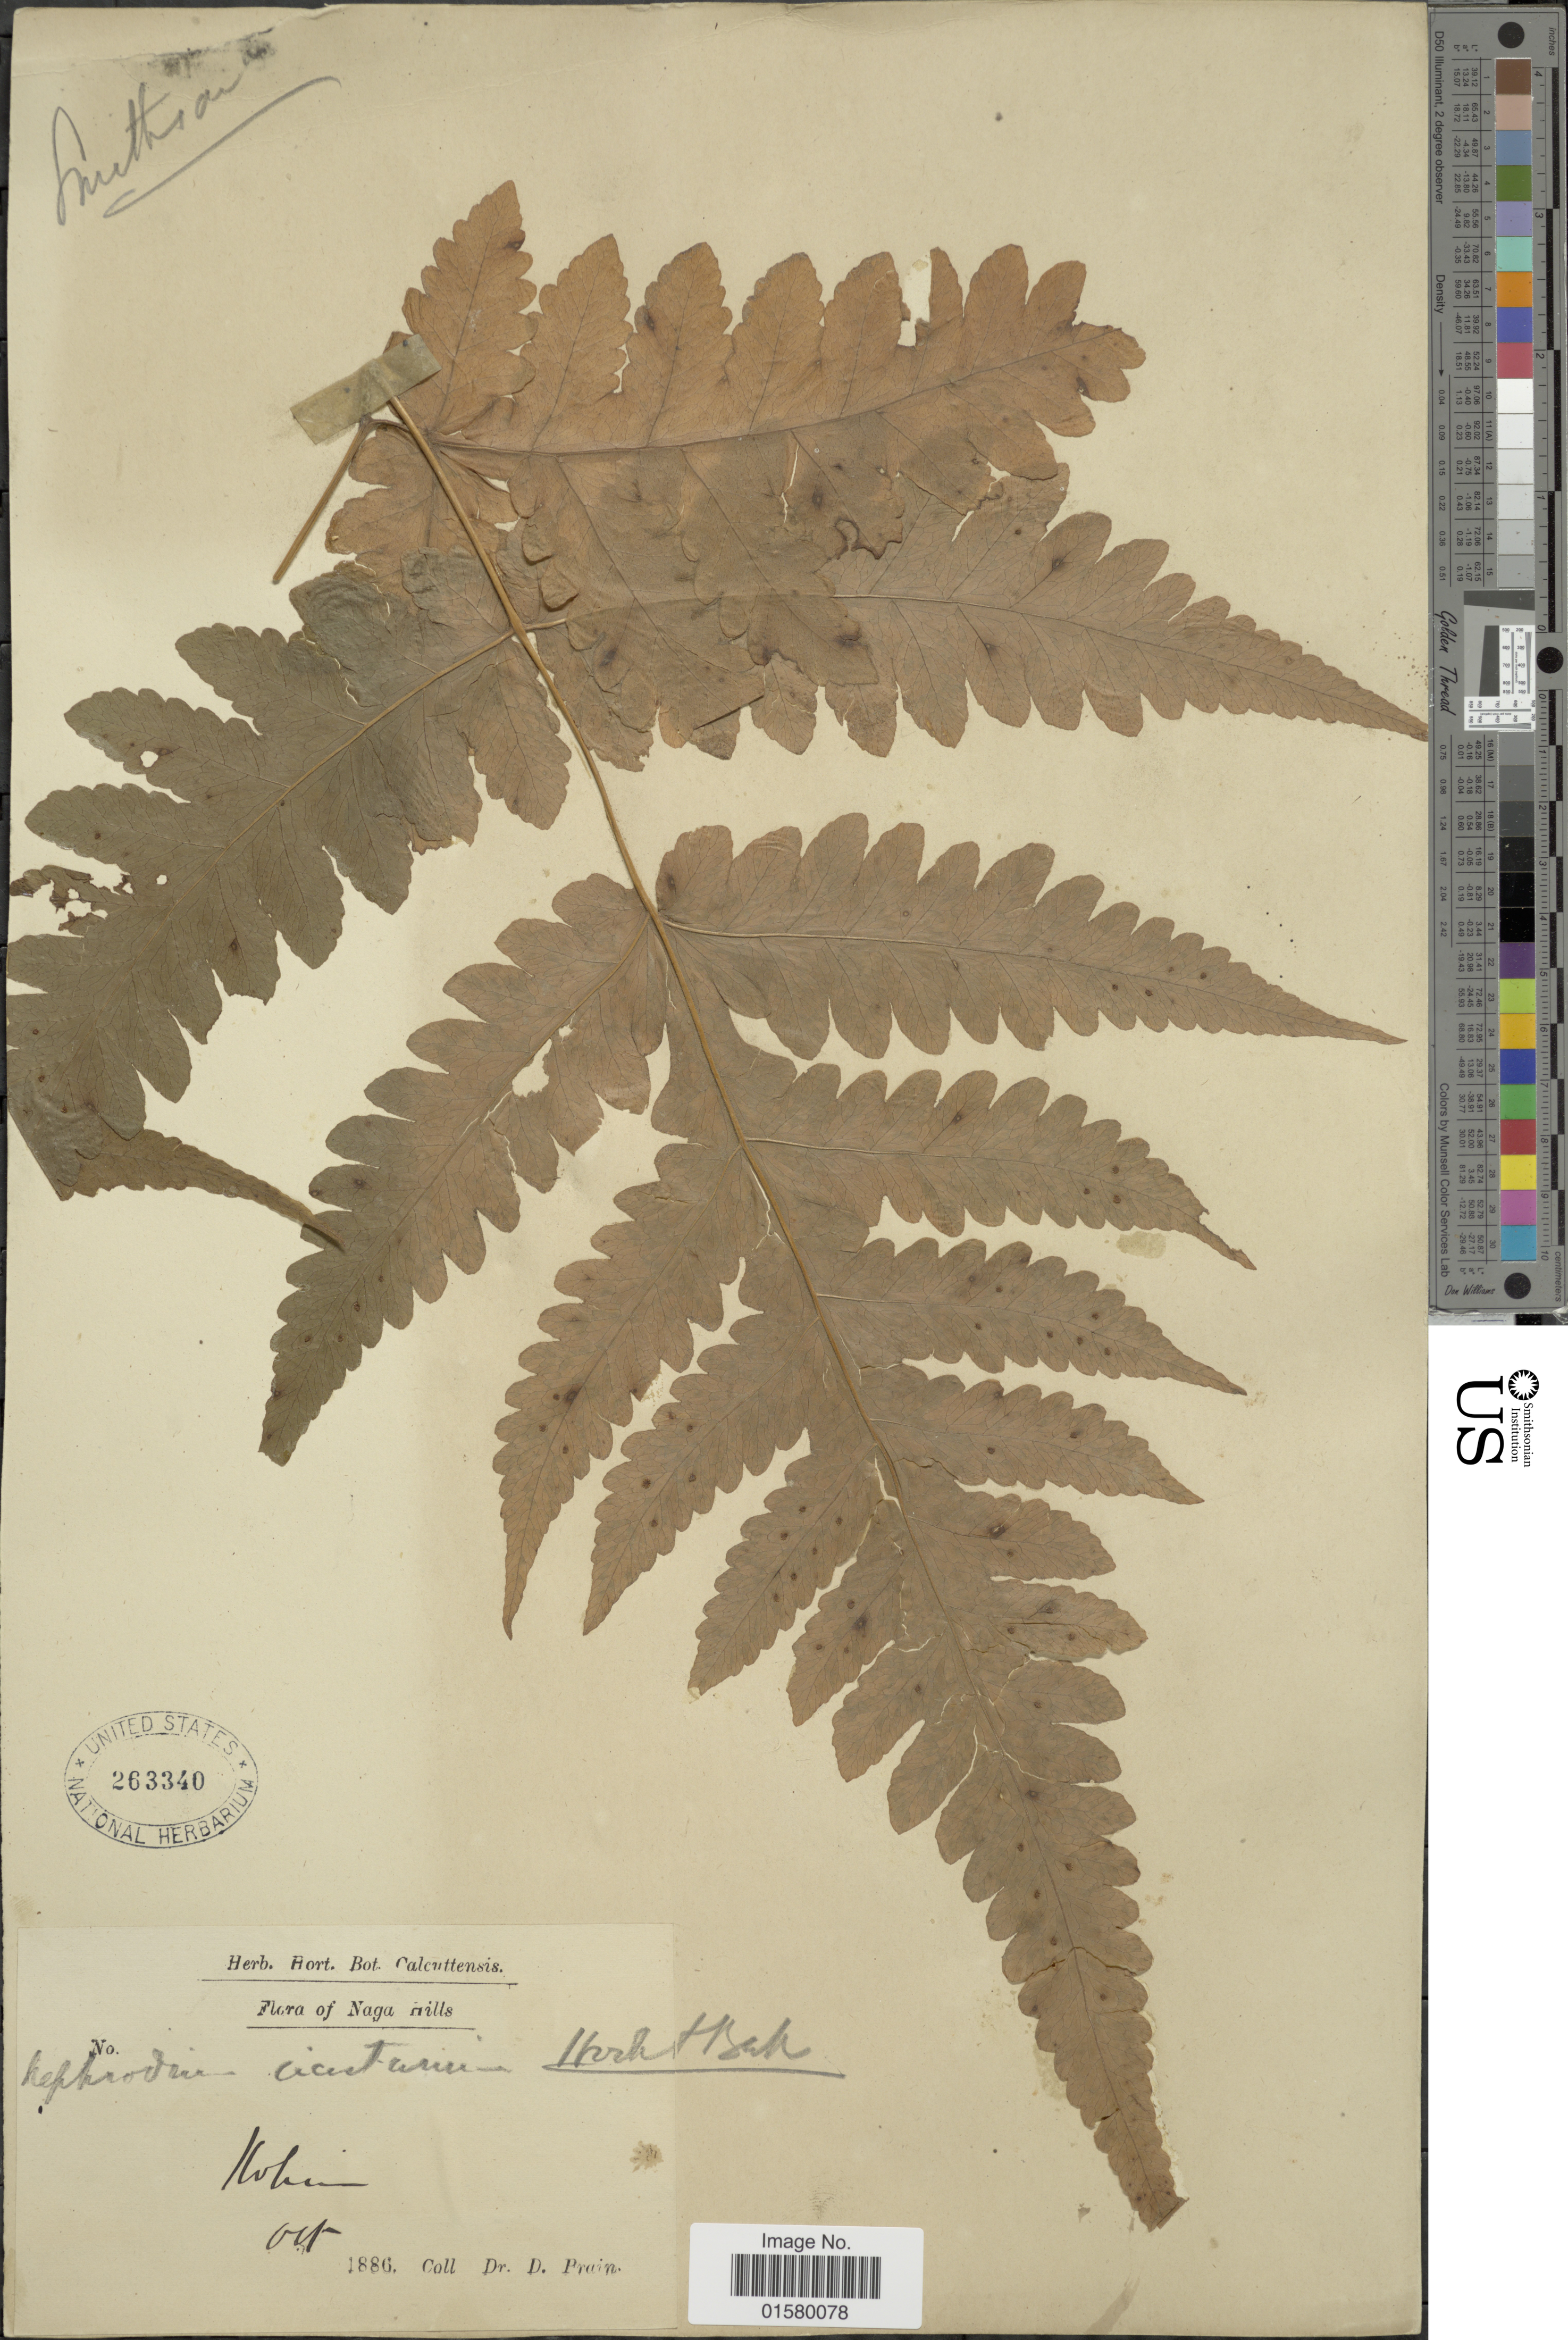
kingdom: Plantae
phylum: Tracheophyta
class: Polypodiopsida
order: Polypodiales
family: Tectariaceae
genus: Tectaria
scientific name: Tectaria coadunata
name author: (J. Sm.) C. Chr.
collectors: D. Prain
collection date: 1886-10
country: India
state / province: Nagaland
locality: Naga Hills, Kohima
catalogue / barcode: US 263340